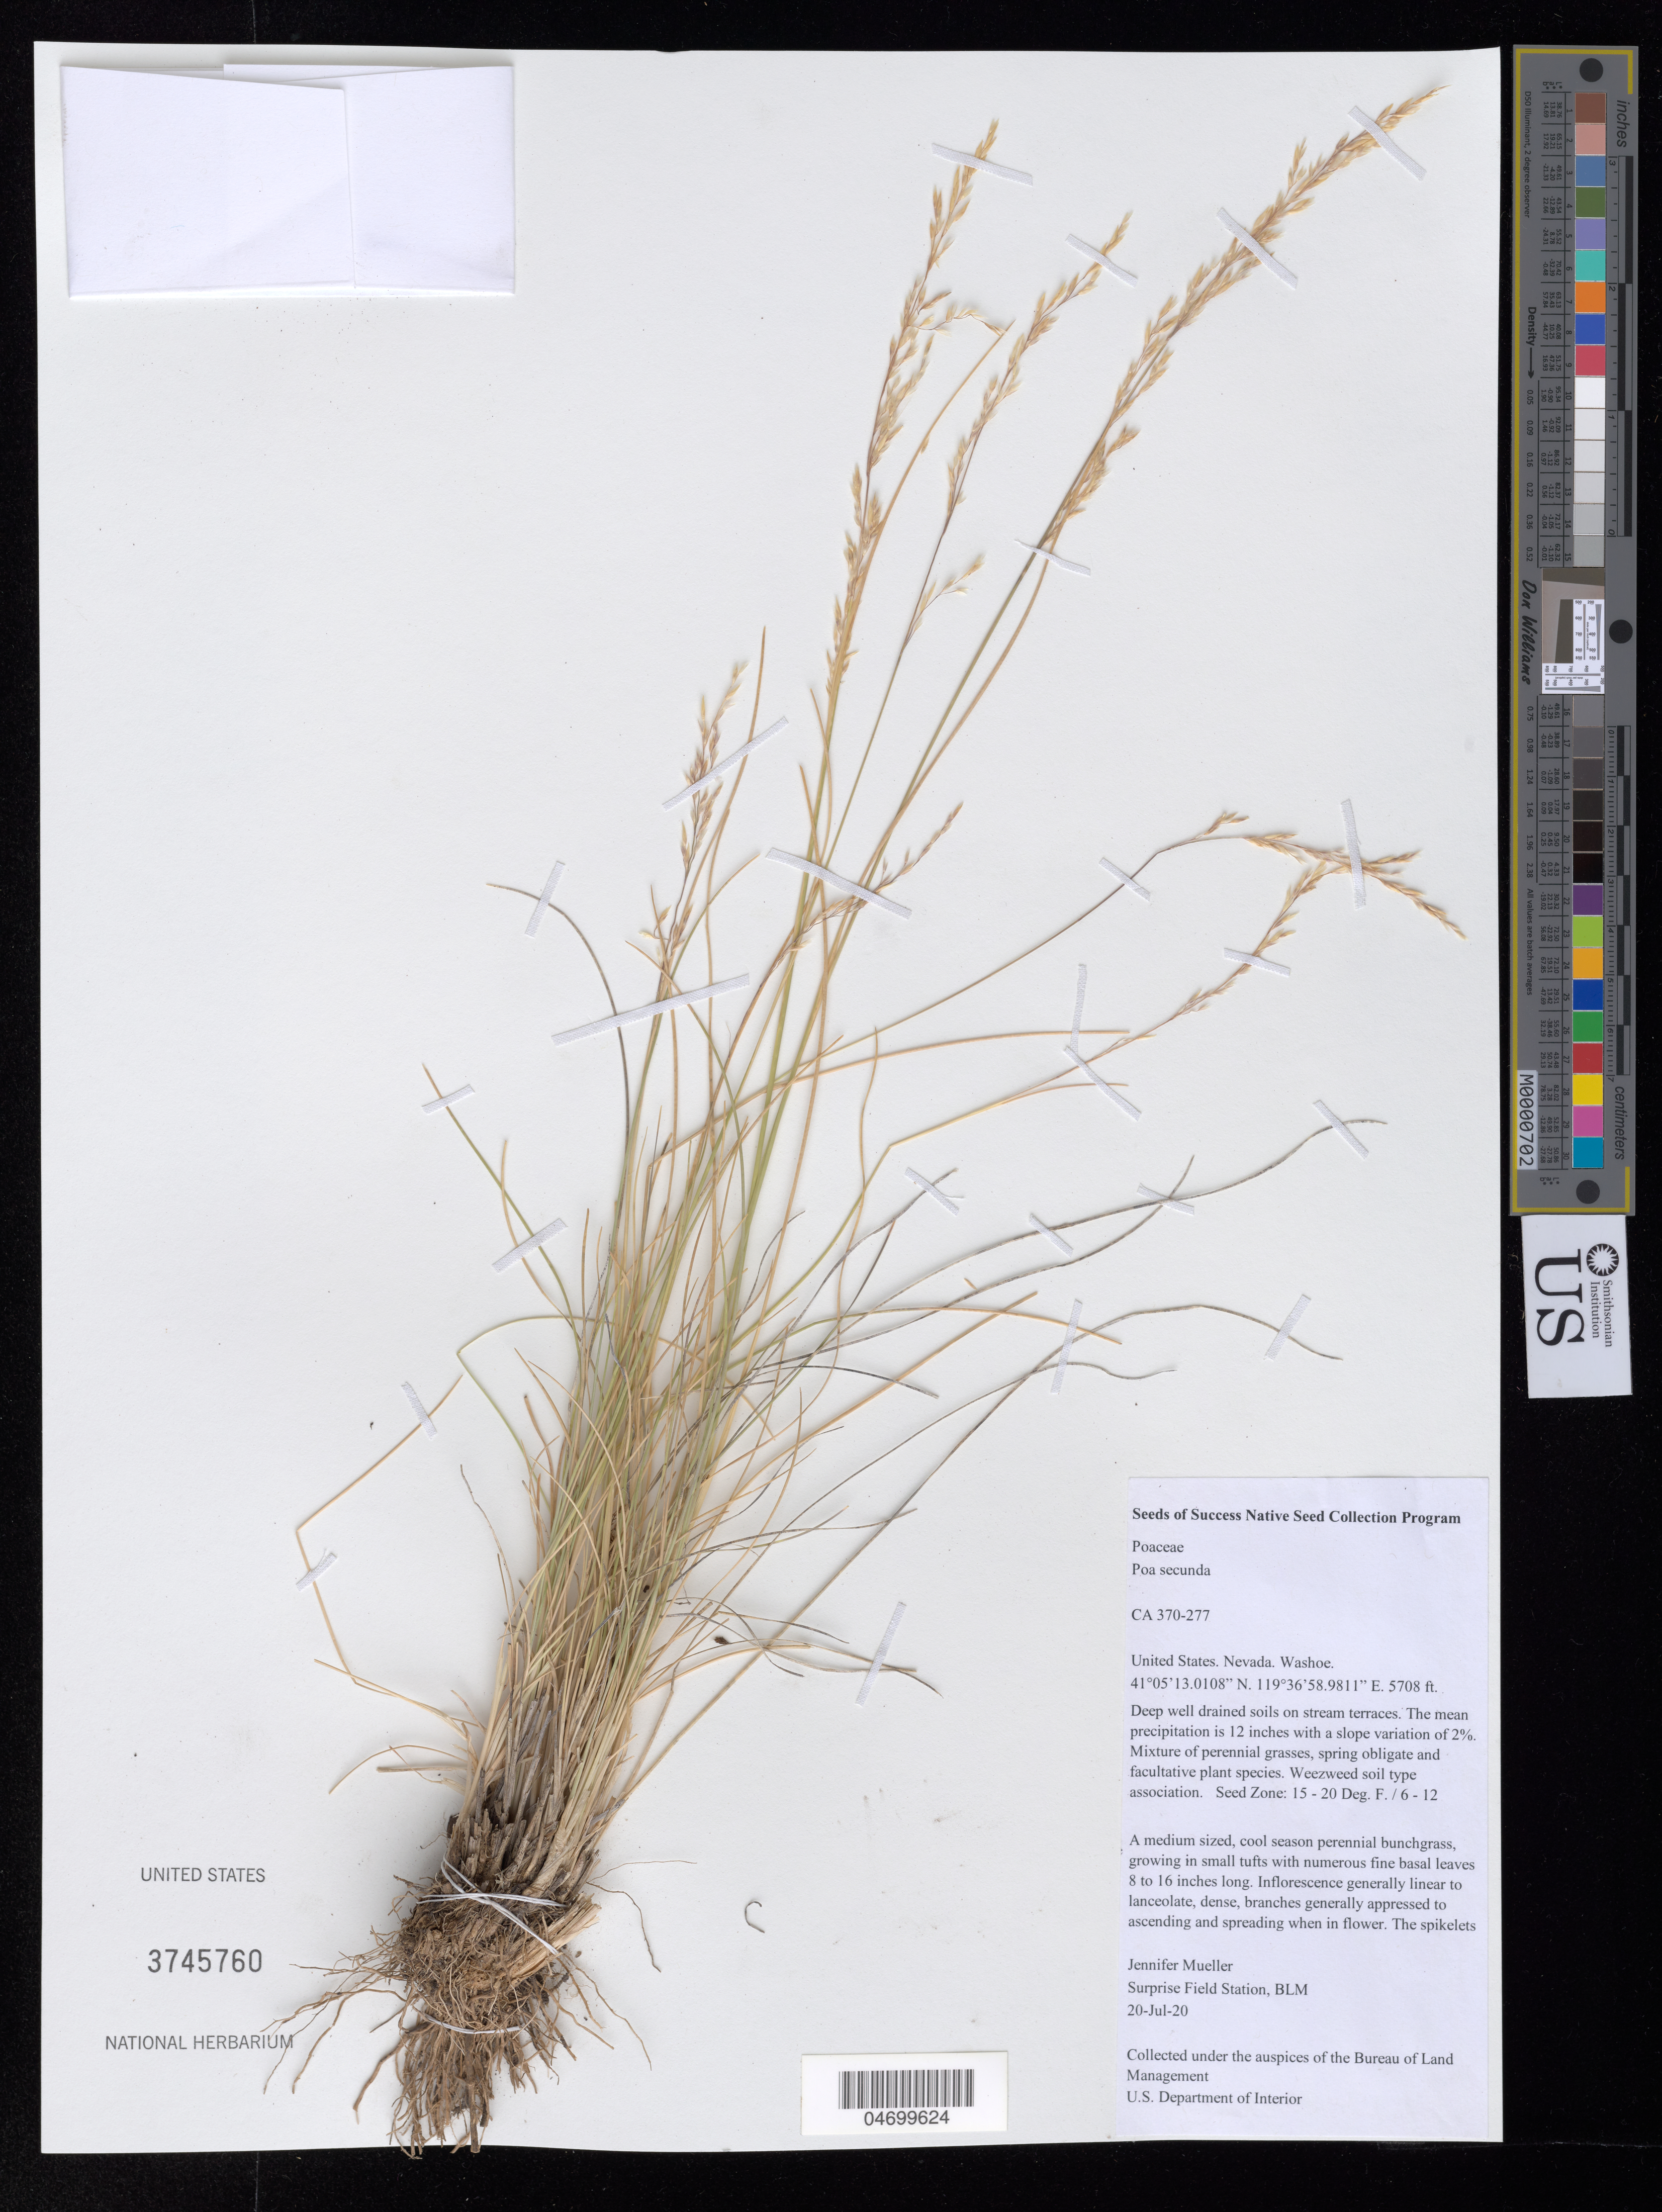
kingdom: Plantae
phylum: Tracheophyta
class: Liliopsida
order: Poales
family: Poaceae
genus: Poa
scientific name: Poa secunda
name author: J. Presl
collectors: J. Mueller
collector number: CA370-277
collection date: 2021-07-20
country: United States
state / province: Nevada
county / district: Washoe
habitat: Deep well drained soils on stream terraces. Mixture of perennial grasses. Weezweed soil type association.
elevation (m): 1740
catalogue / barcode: US 3745760